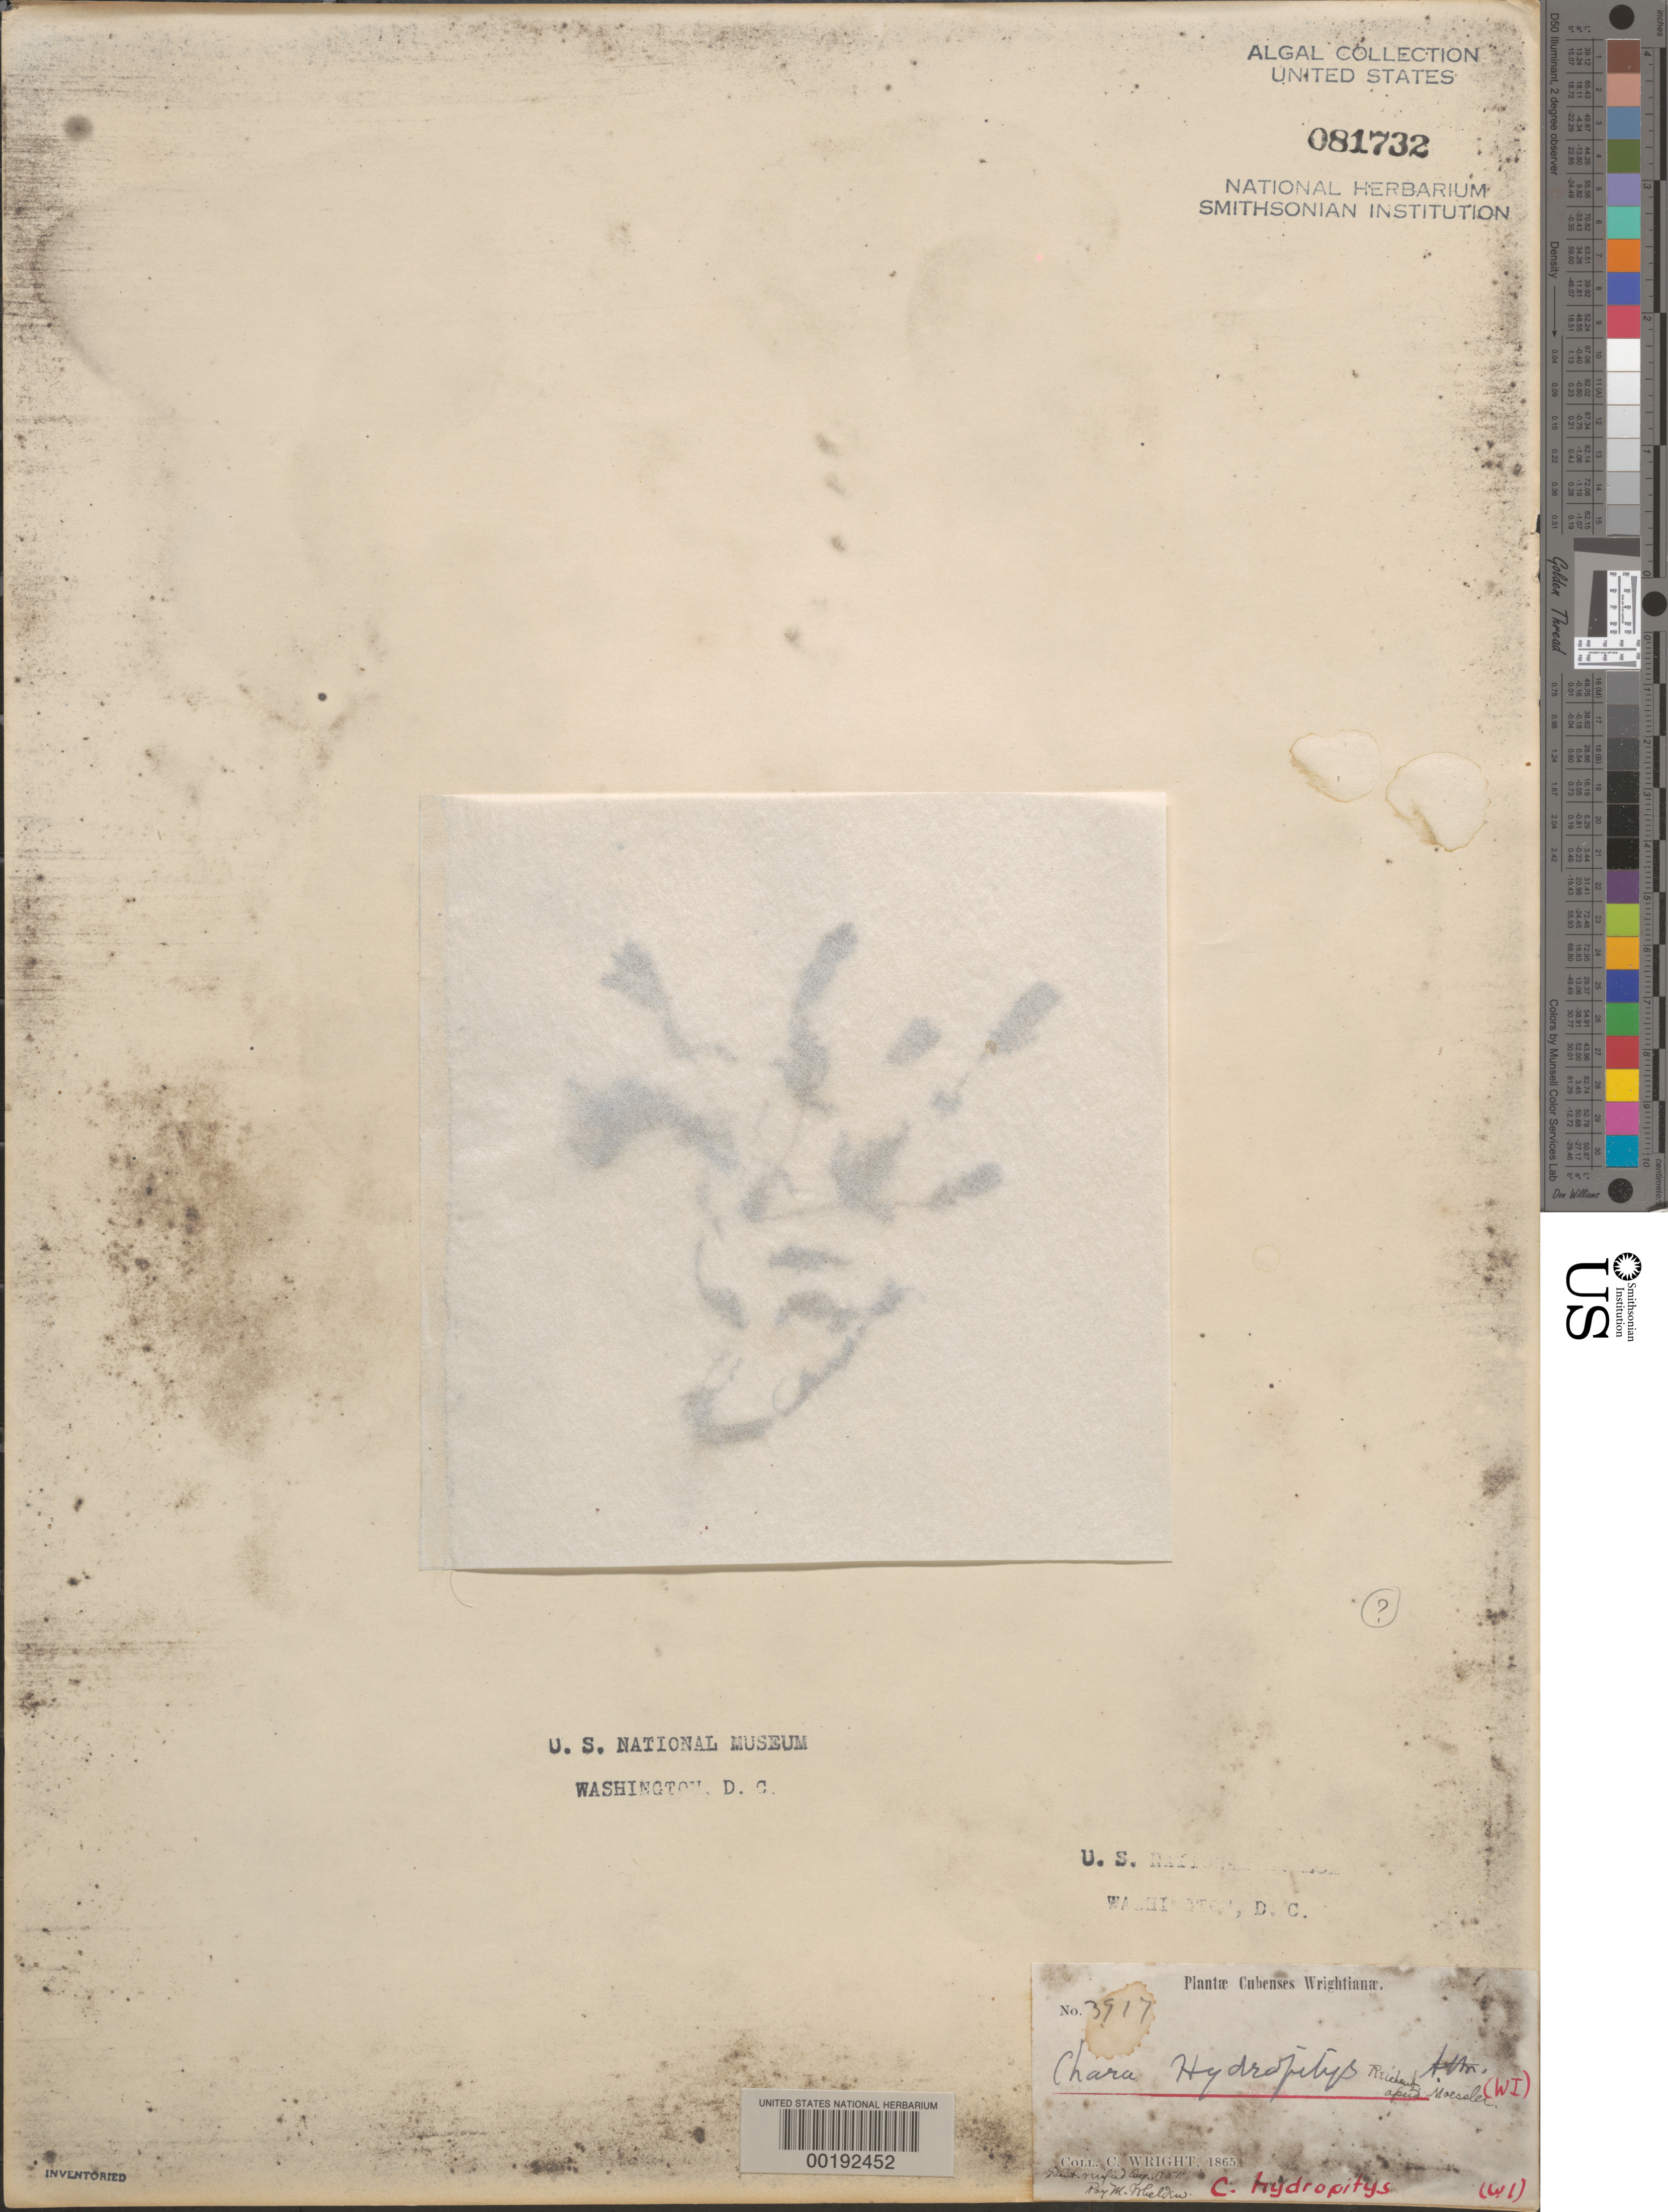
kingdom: Plantae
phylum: Charophyta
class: Charophyceae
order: Charales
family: Characeae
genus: Chara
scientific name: Chara hydropithys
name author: Reichenbach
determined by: Whelden, R. M.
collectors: C. Wright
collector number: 3917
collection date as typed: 1865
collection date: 1865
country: Cuba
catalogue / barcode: US 81732